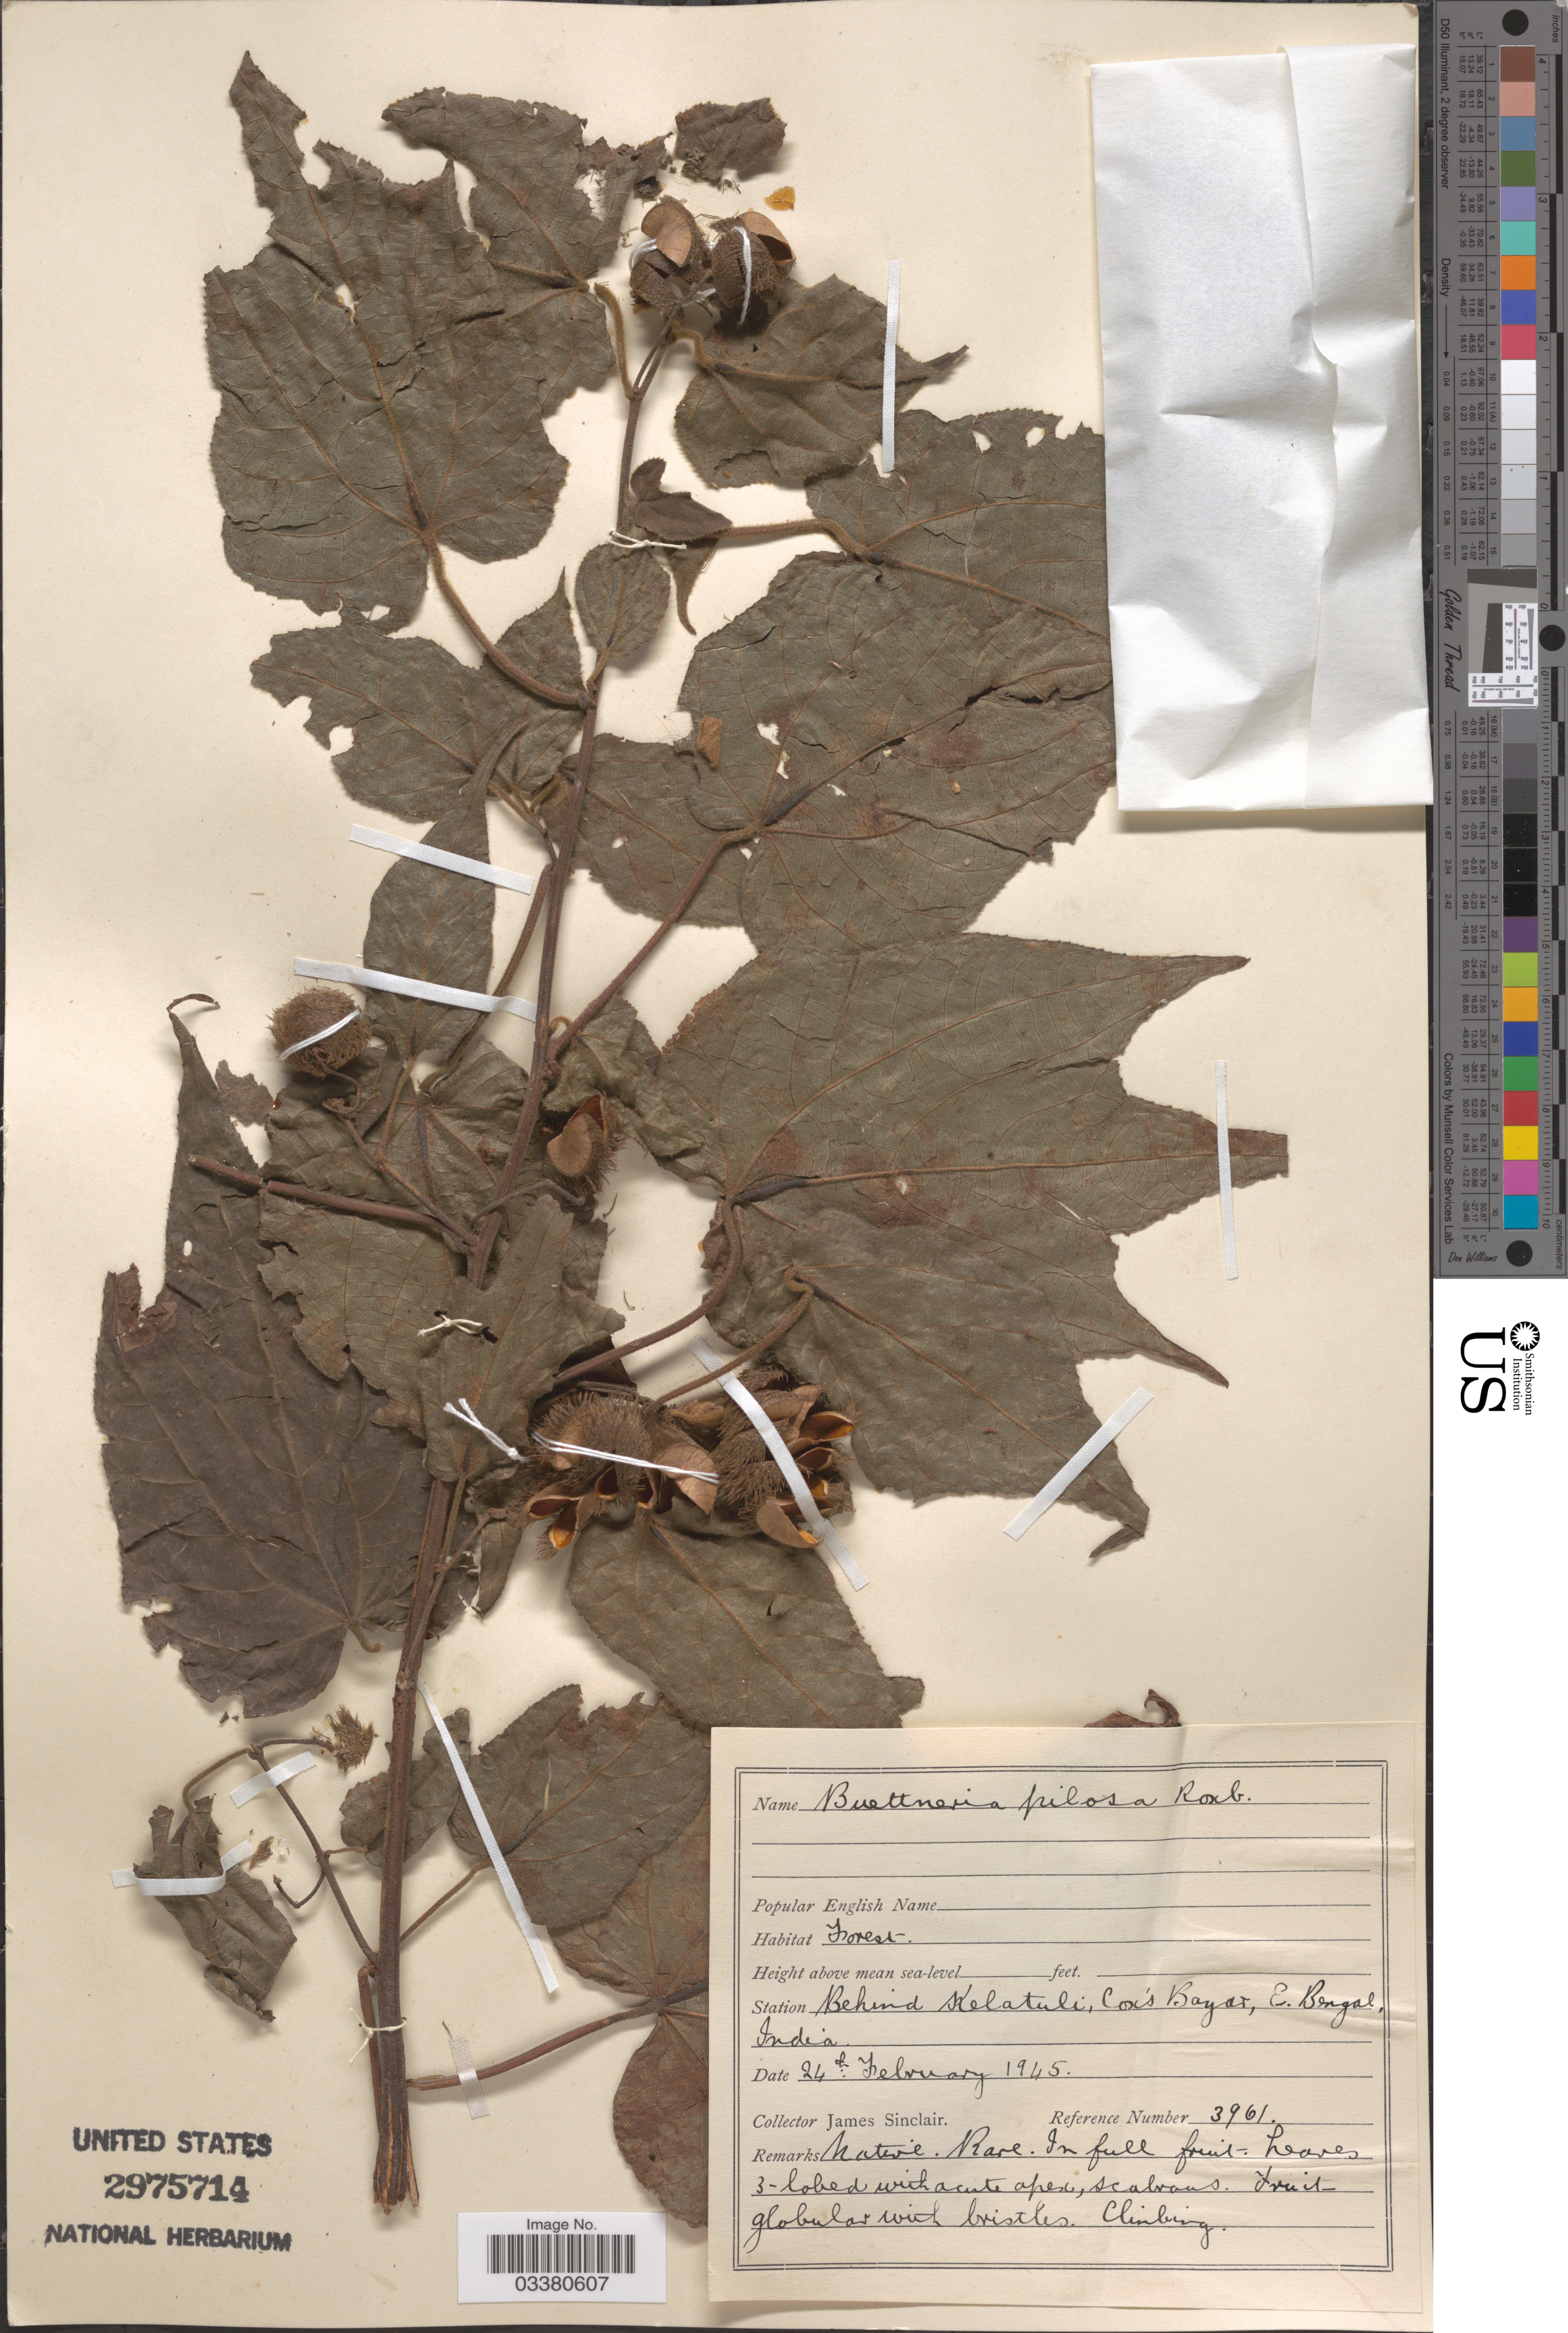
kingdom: Plantae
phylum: Tracheophyta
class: Magnoliopsida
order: Malvales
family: Malvaceae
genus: Ayenia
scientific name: Ayenia elegans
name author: (Ridl.) Deroliya & S.L. Meena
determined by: Dorr, L. J., (BOT), Smithsonian Institution - National Museum of Natural History (UNITED STATES)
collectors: J. Sinclair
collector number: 3961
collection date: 1945-02-24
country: Bangladesh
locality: Station behind Kelatuli, Cox's Bazar, E. Bengal.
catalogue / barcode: US 2975714